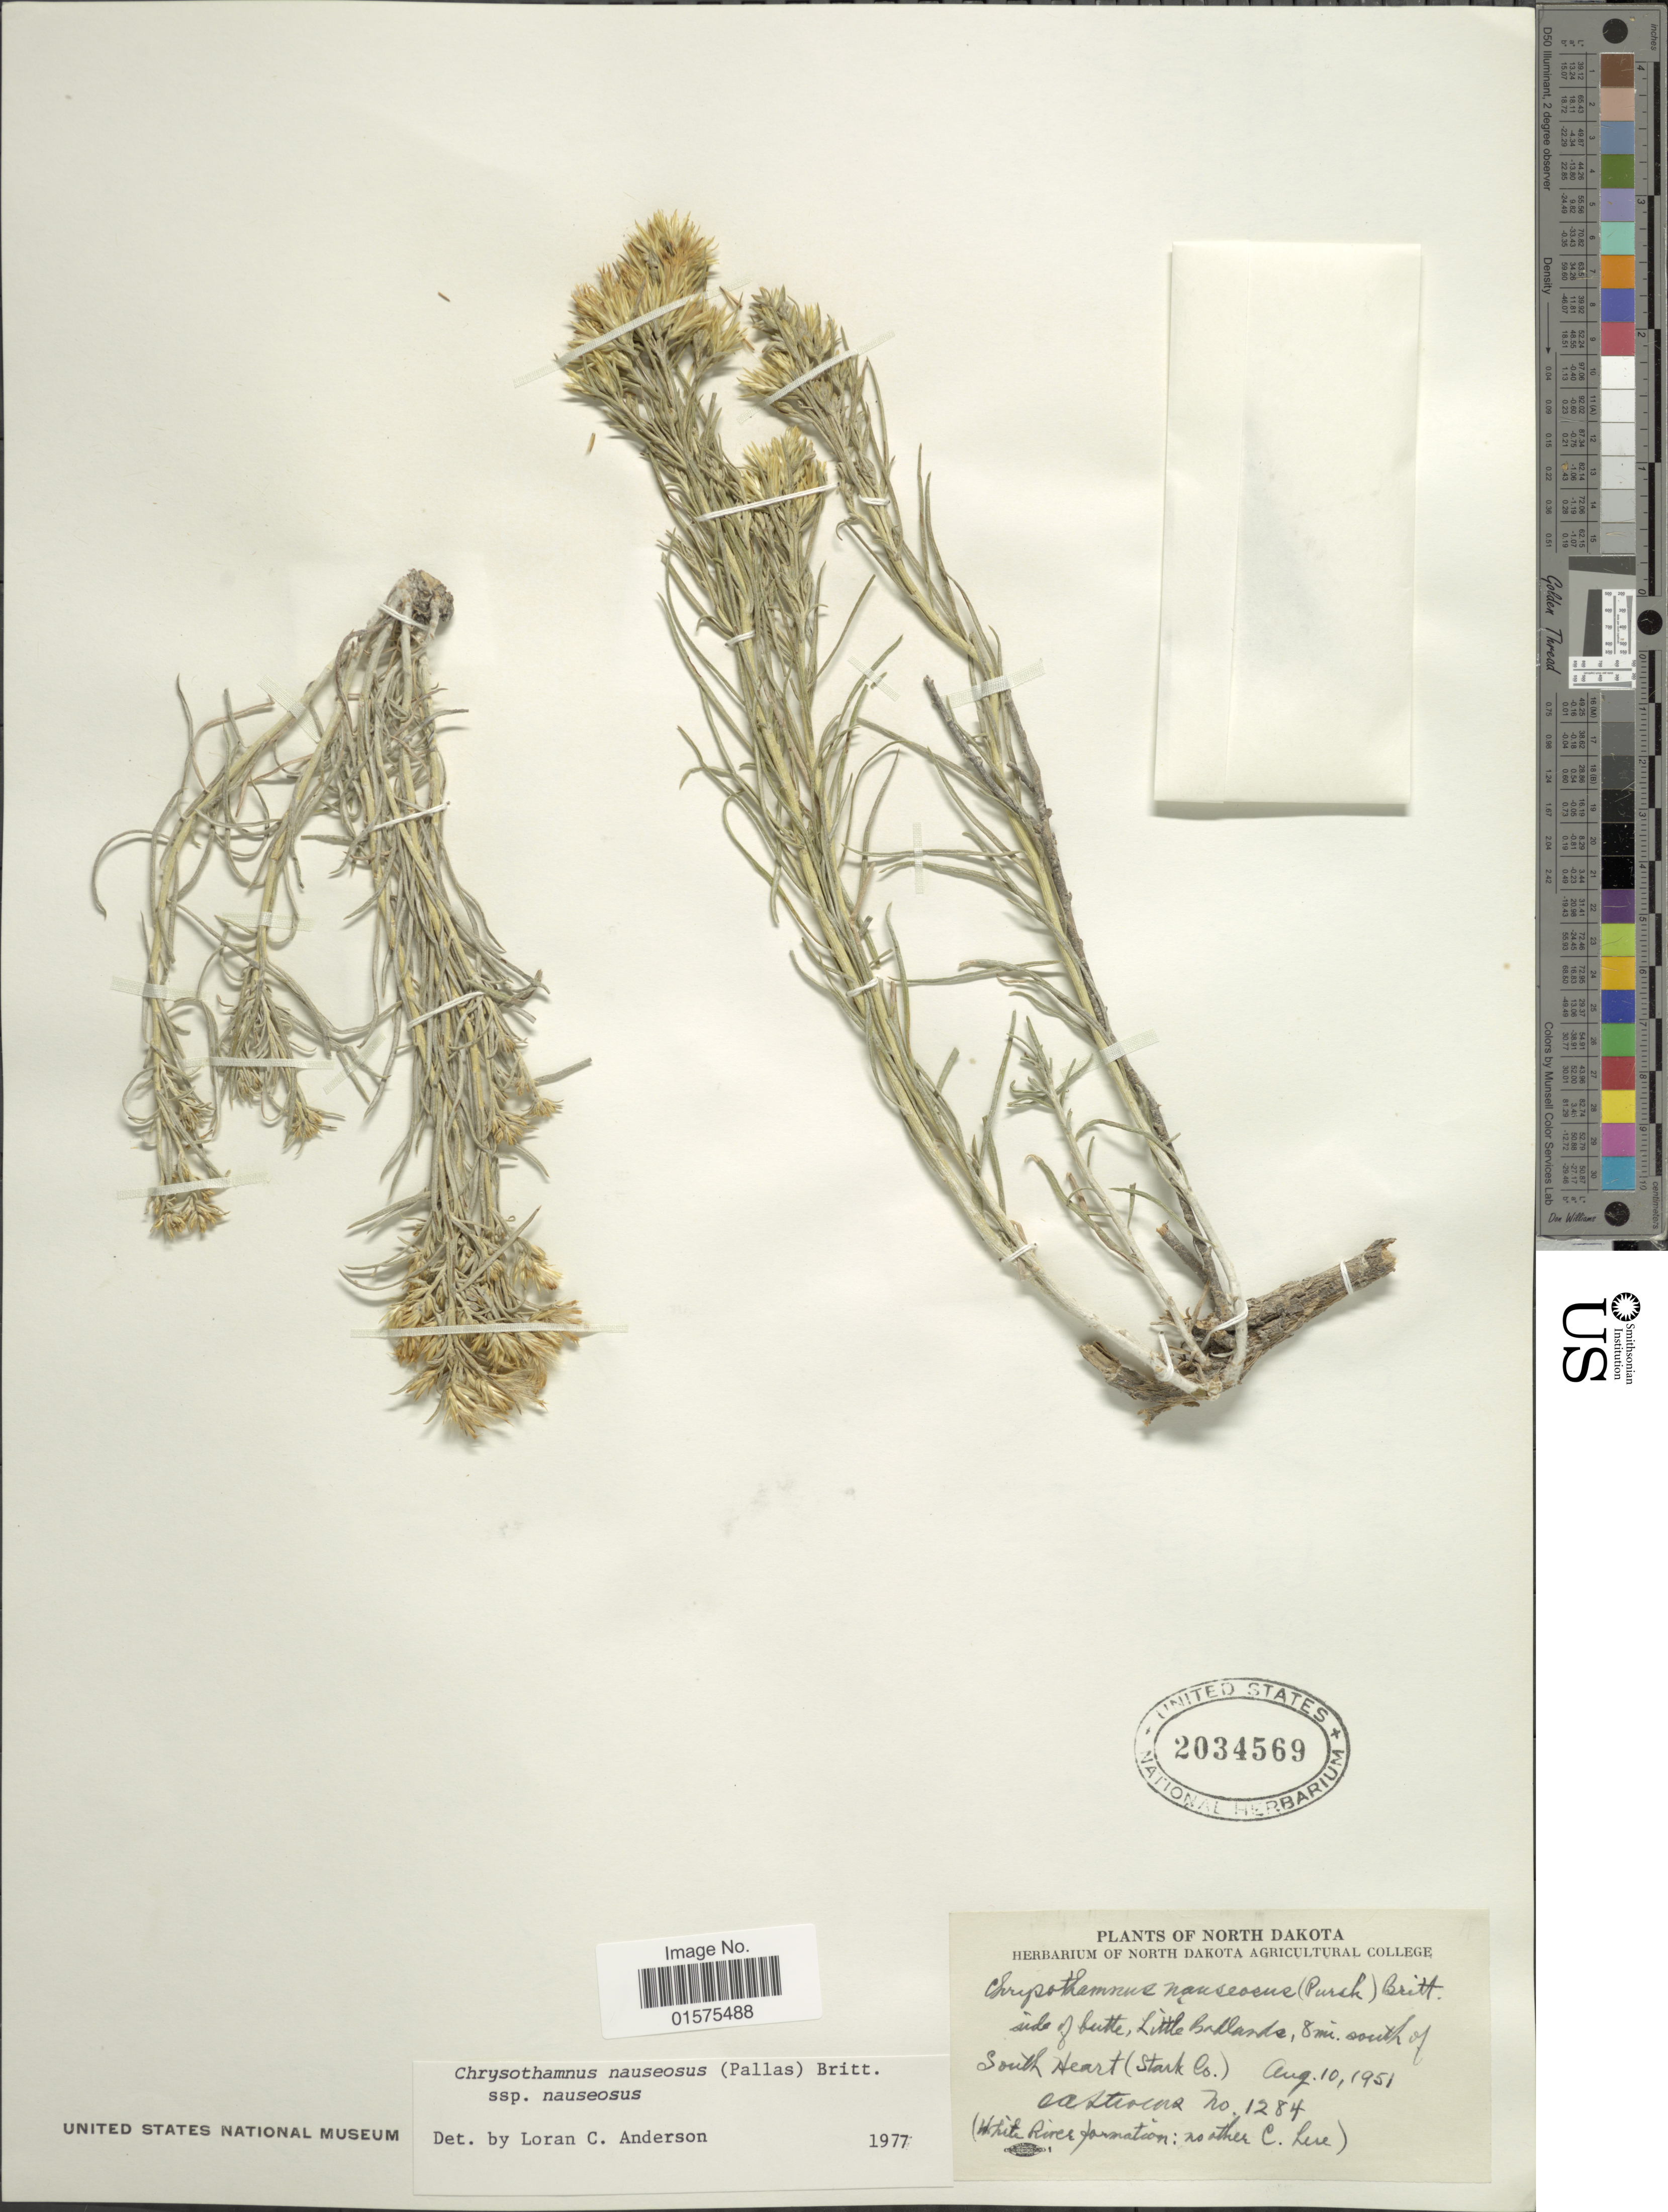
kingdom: Plantae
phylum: Tracheophyta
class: Magnoliopsida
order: Asterales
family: Asteraceae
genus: Ericameria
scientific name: Ericameria nauseosa var. nauseosa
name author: (Pall. ex Pursh) G.L. Nesom & G.I. Baird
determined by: Urbatsch, Lowell E., Curator (LSU), Louisiana State University (UNITED STATES)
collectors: O. A. Stevens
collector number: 1284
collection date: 1951-08-10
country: United States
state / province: North Dakota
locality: Side of butte, Little Badlands, 8 mi. south of South Heart (Stark Co.)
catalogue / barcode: US 2034569